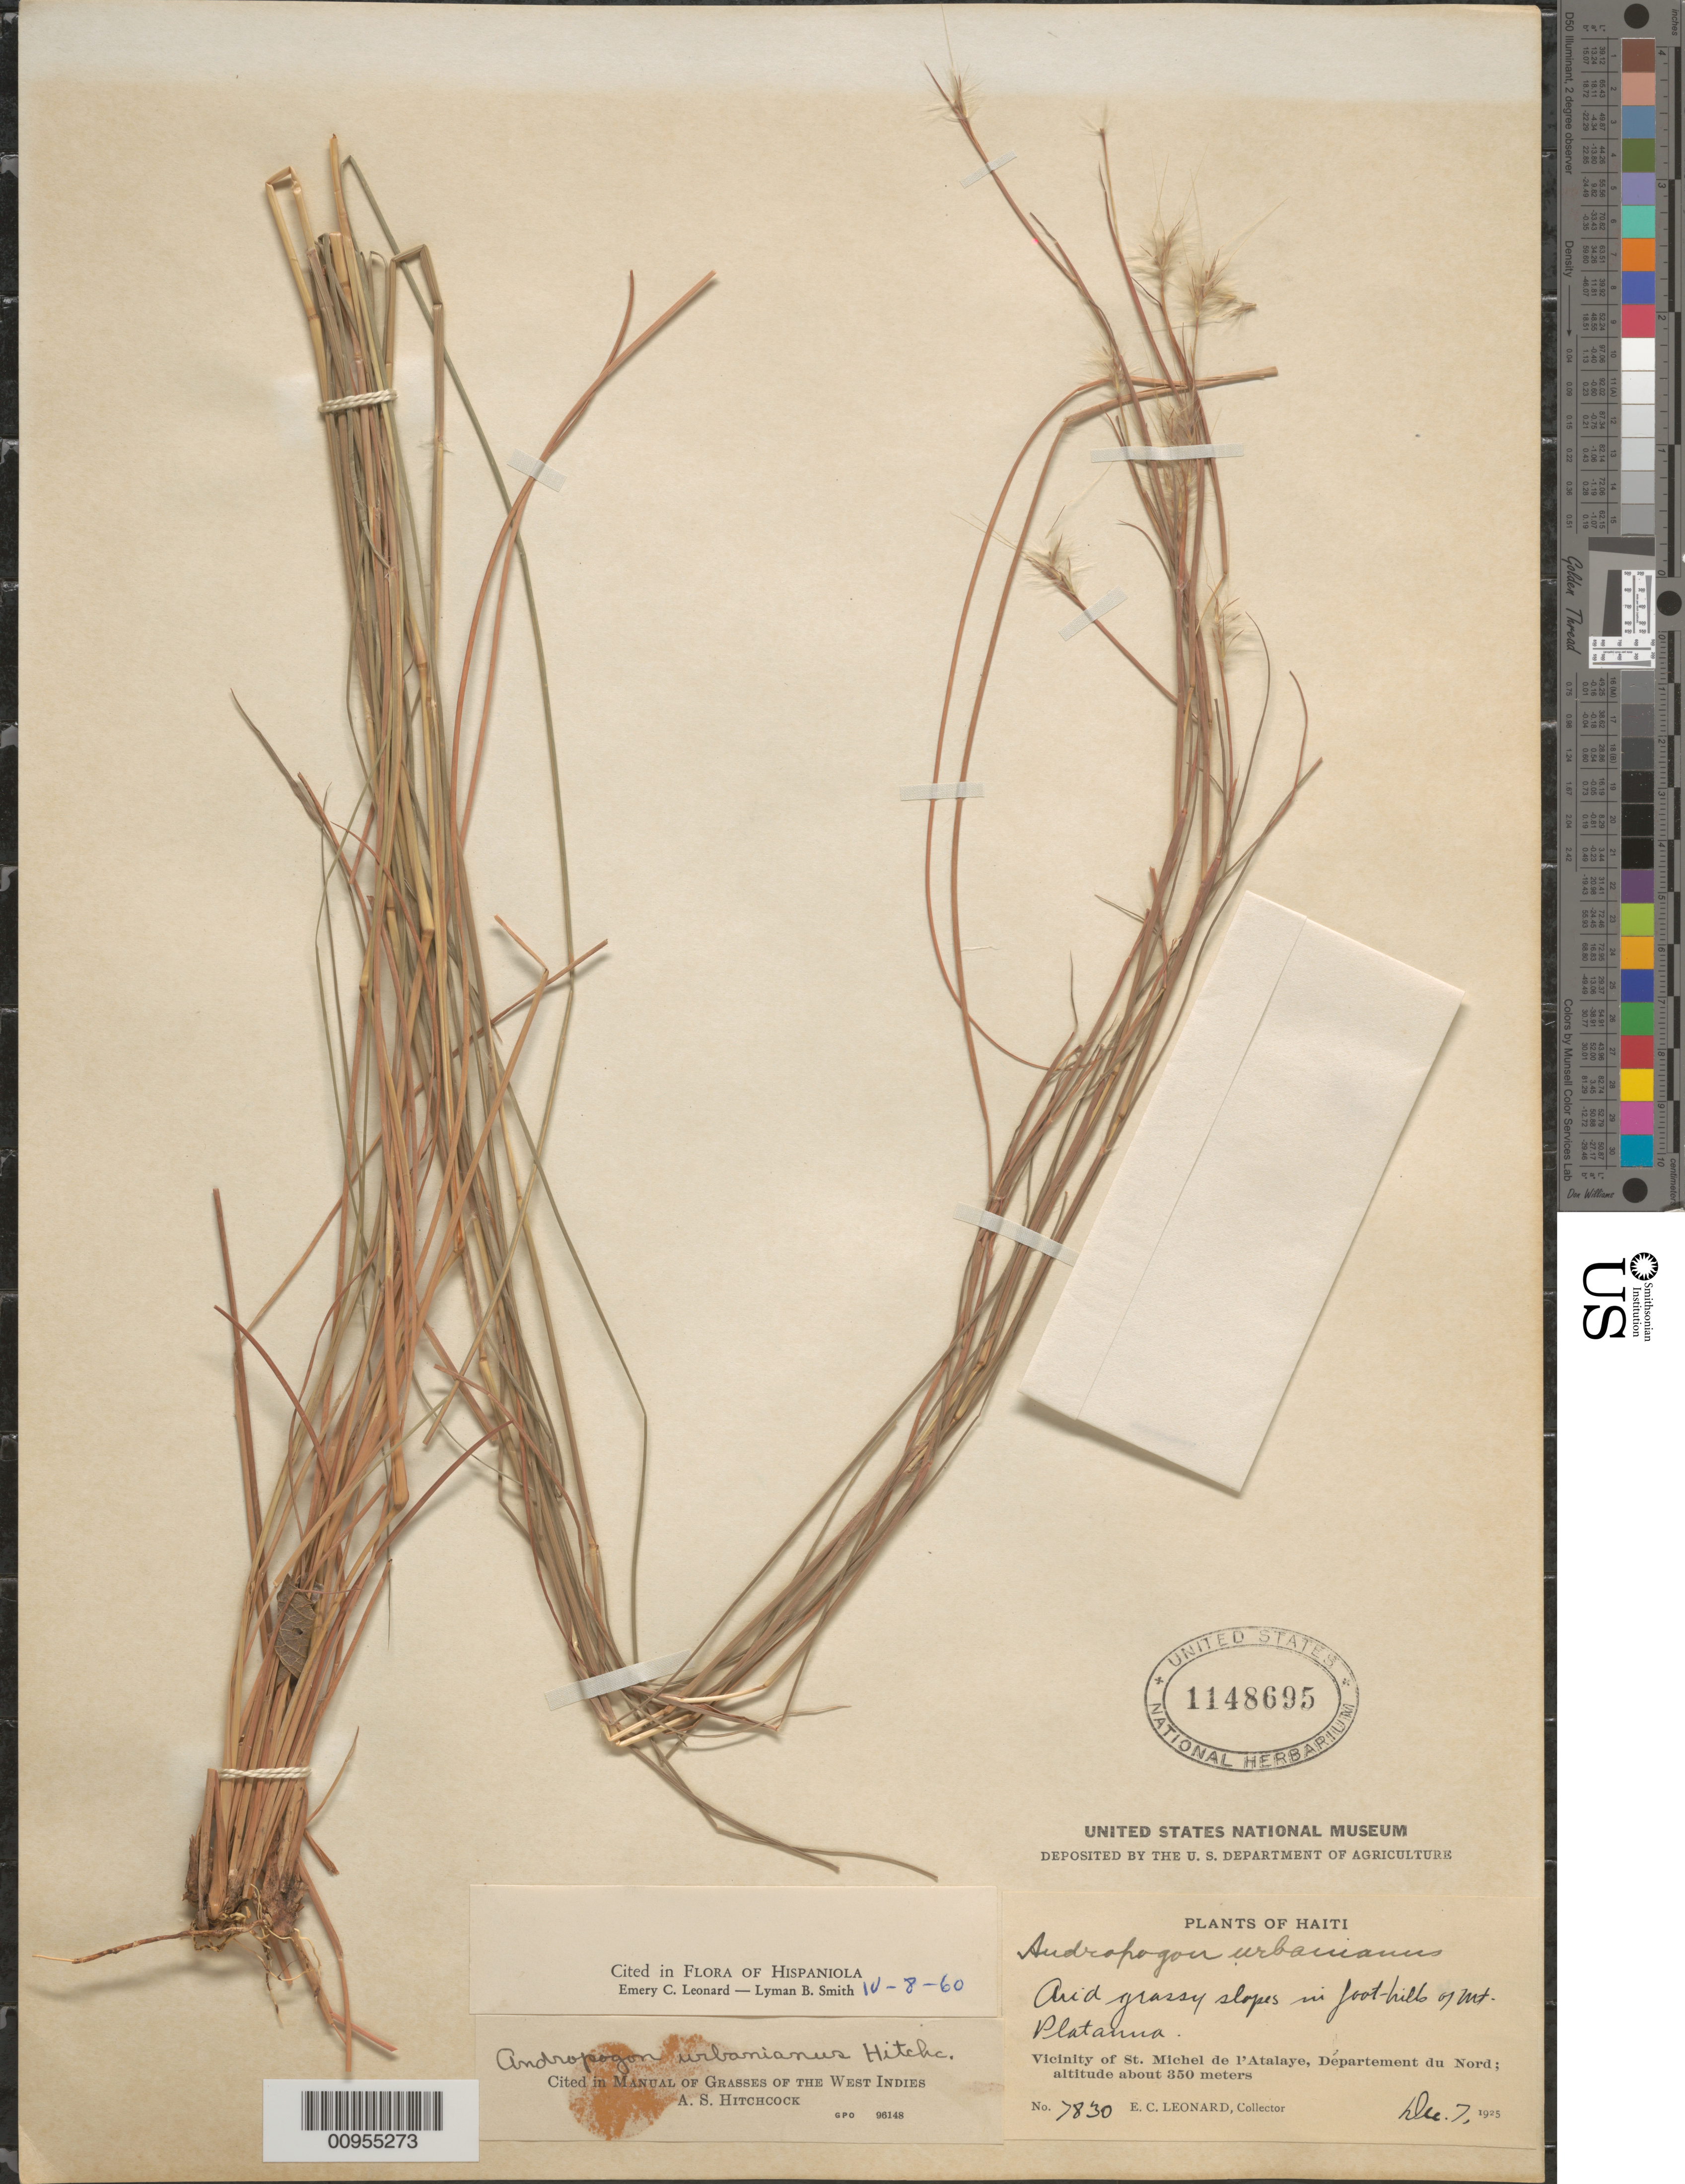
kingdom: Plantae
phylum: Tracheophyta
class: Liliopsida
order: Poales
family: Poaceae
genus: Andropogon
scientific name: Andropogon urbanianus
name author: Hitchc.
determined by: Leonard, E. S.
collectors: E. C. Leonard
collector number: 7830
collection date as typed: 07 Dec 1925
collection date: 1925-12-07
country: Haiti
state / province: Nord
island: Hispaniola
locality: vicinity of St. Michel de l'Atalaye.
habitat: Arid, grassy slopes in foot hills of Mt. Platanna.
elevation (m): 350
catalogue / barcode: US 1148695